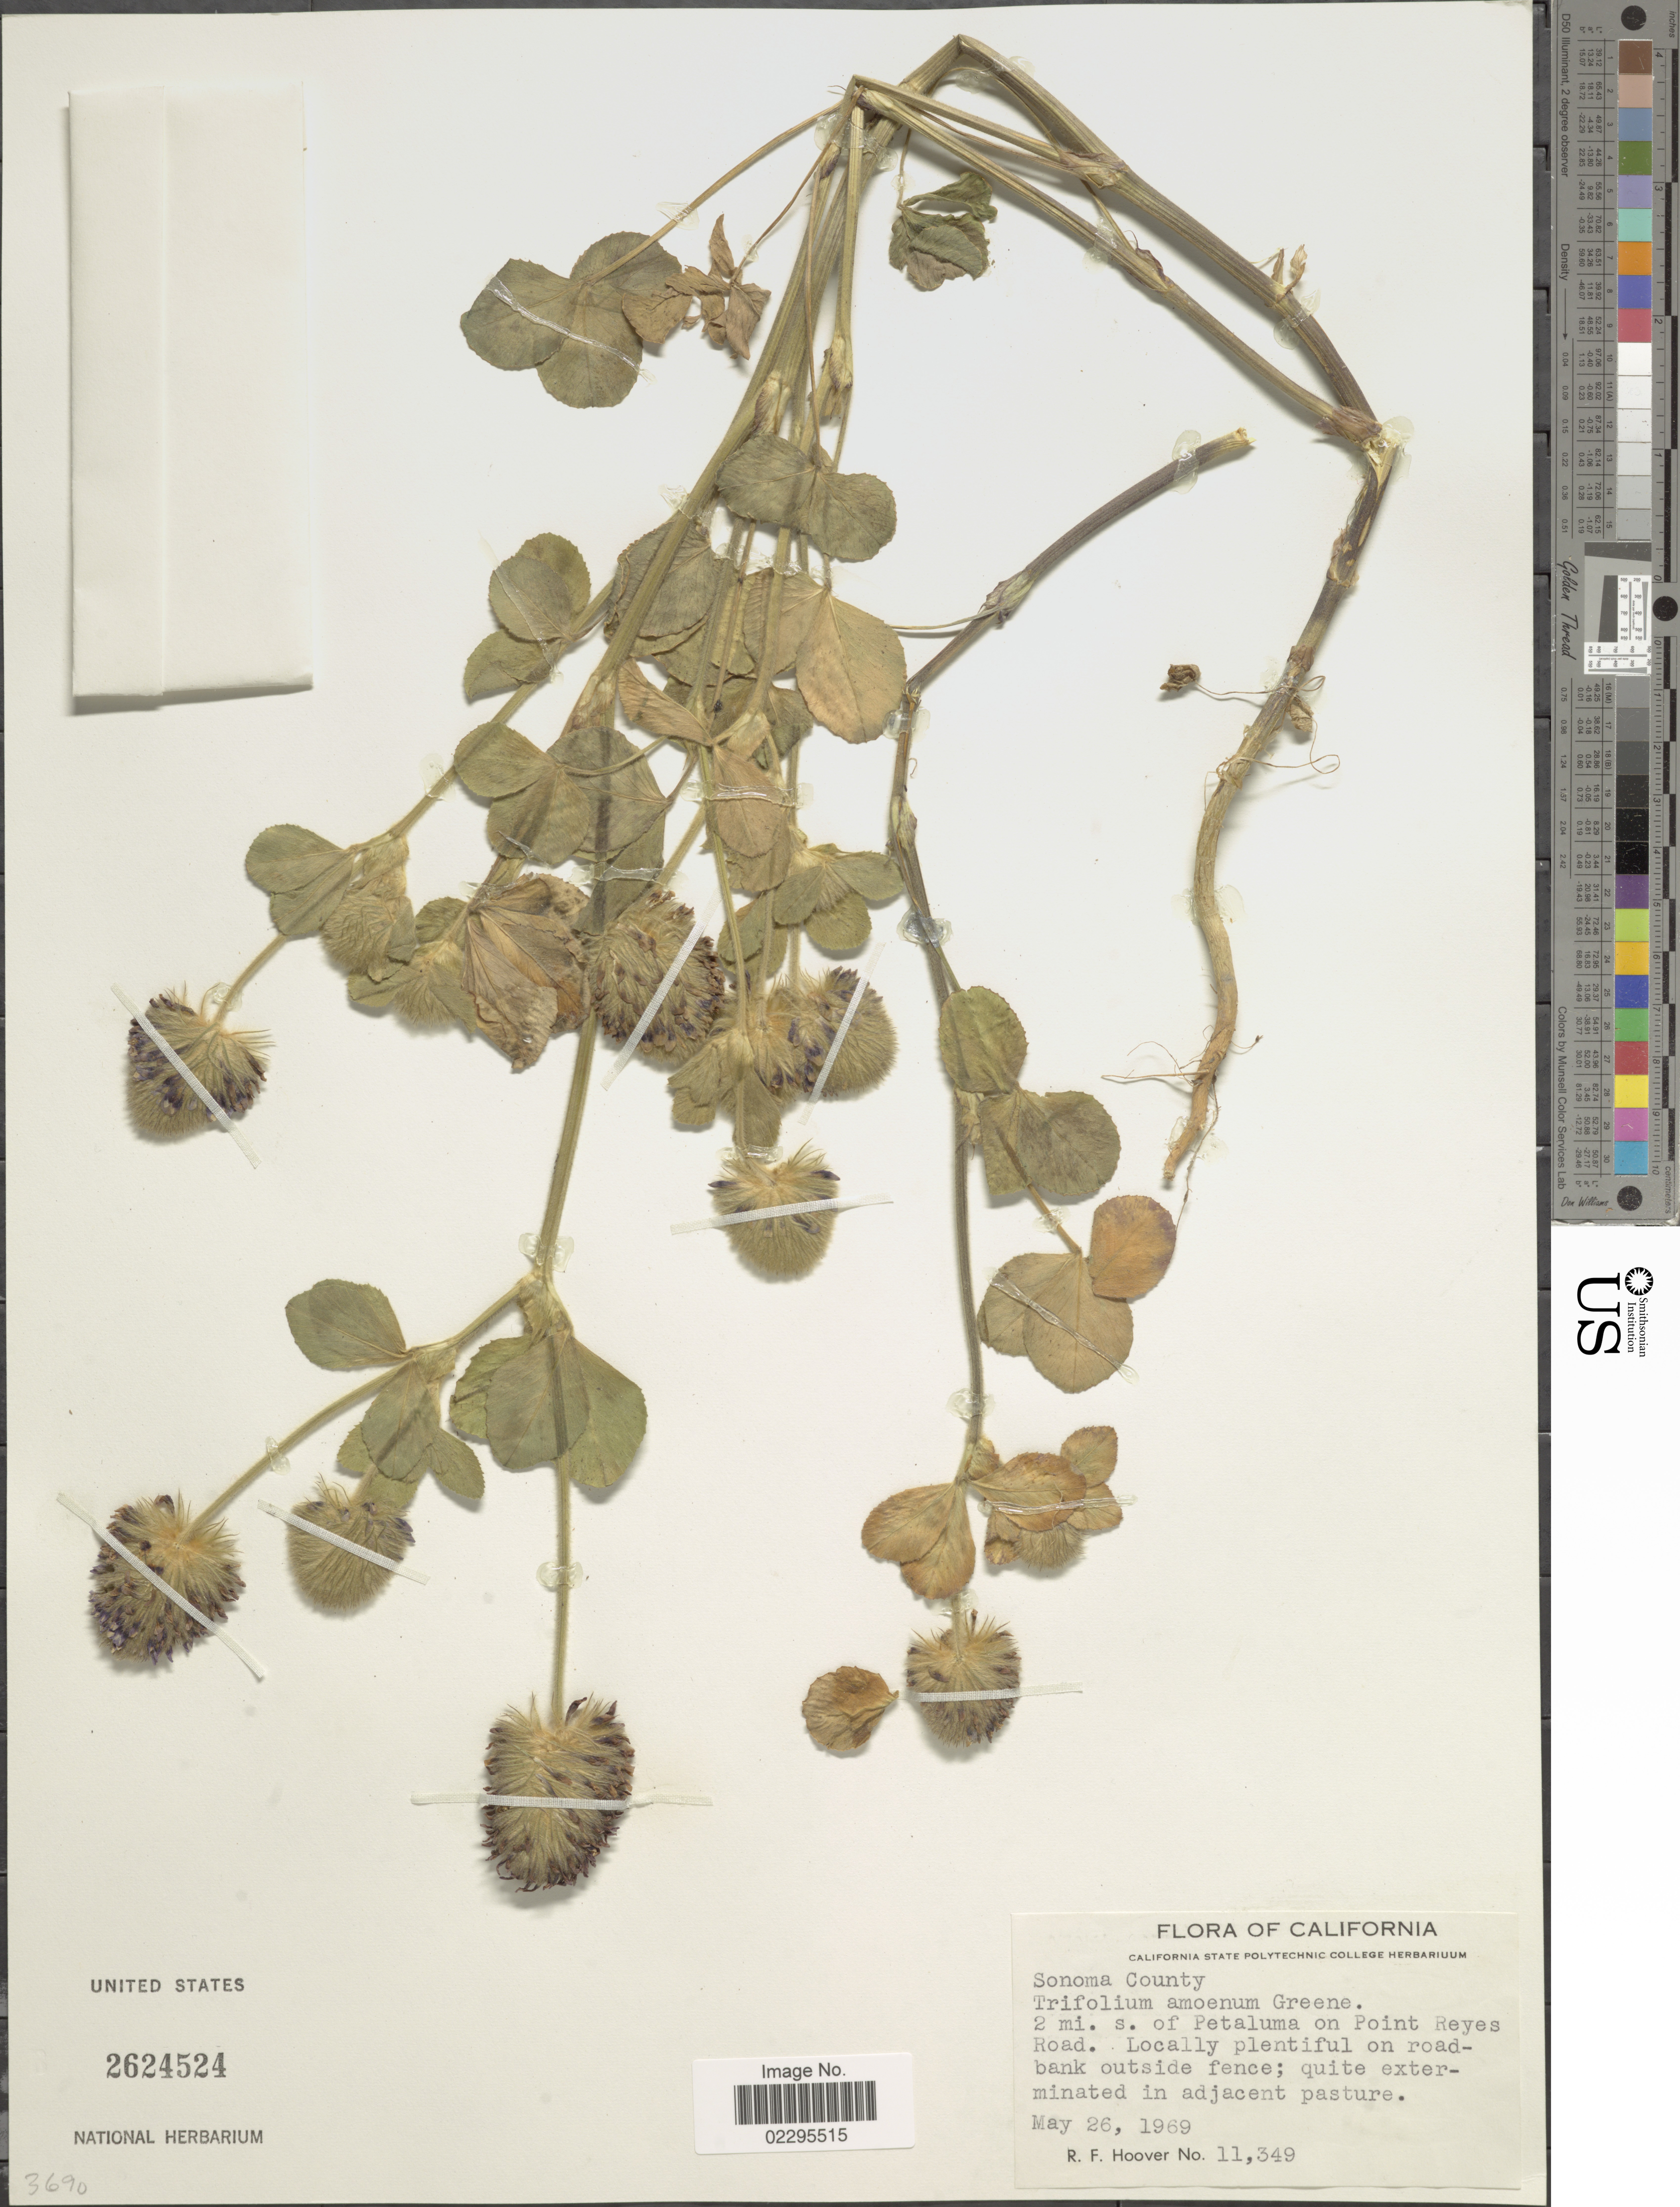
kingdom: Plantae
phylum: Tracheophyta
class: Magnoliopsida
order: Fabales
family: Fabaceae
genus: Trifolium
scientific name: Trifolium amoenum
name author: Greene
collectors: R. F. Hoover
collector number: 11349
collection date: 1969-05-26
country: United States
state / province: California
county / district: Sonoma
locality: Sonoma County. 2 mi. s. of Petaluma on Point Reyes Road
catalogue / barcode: US 2624524